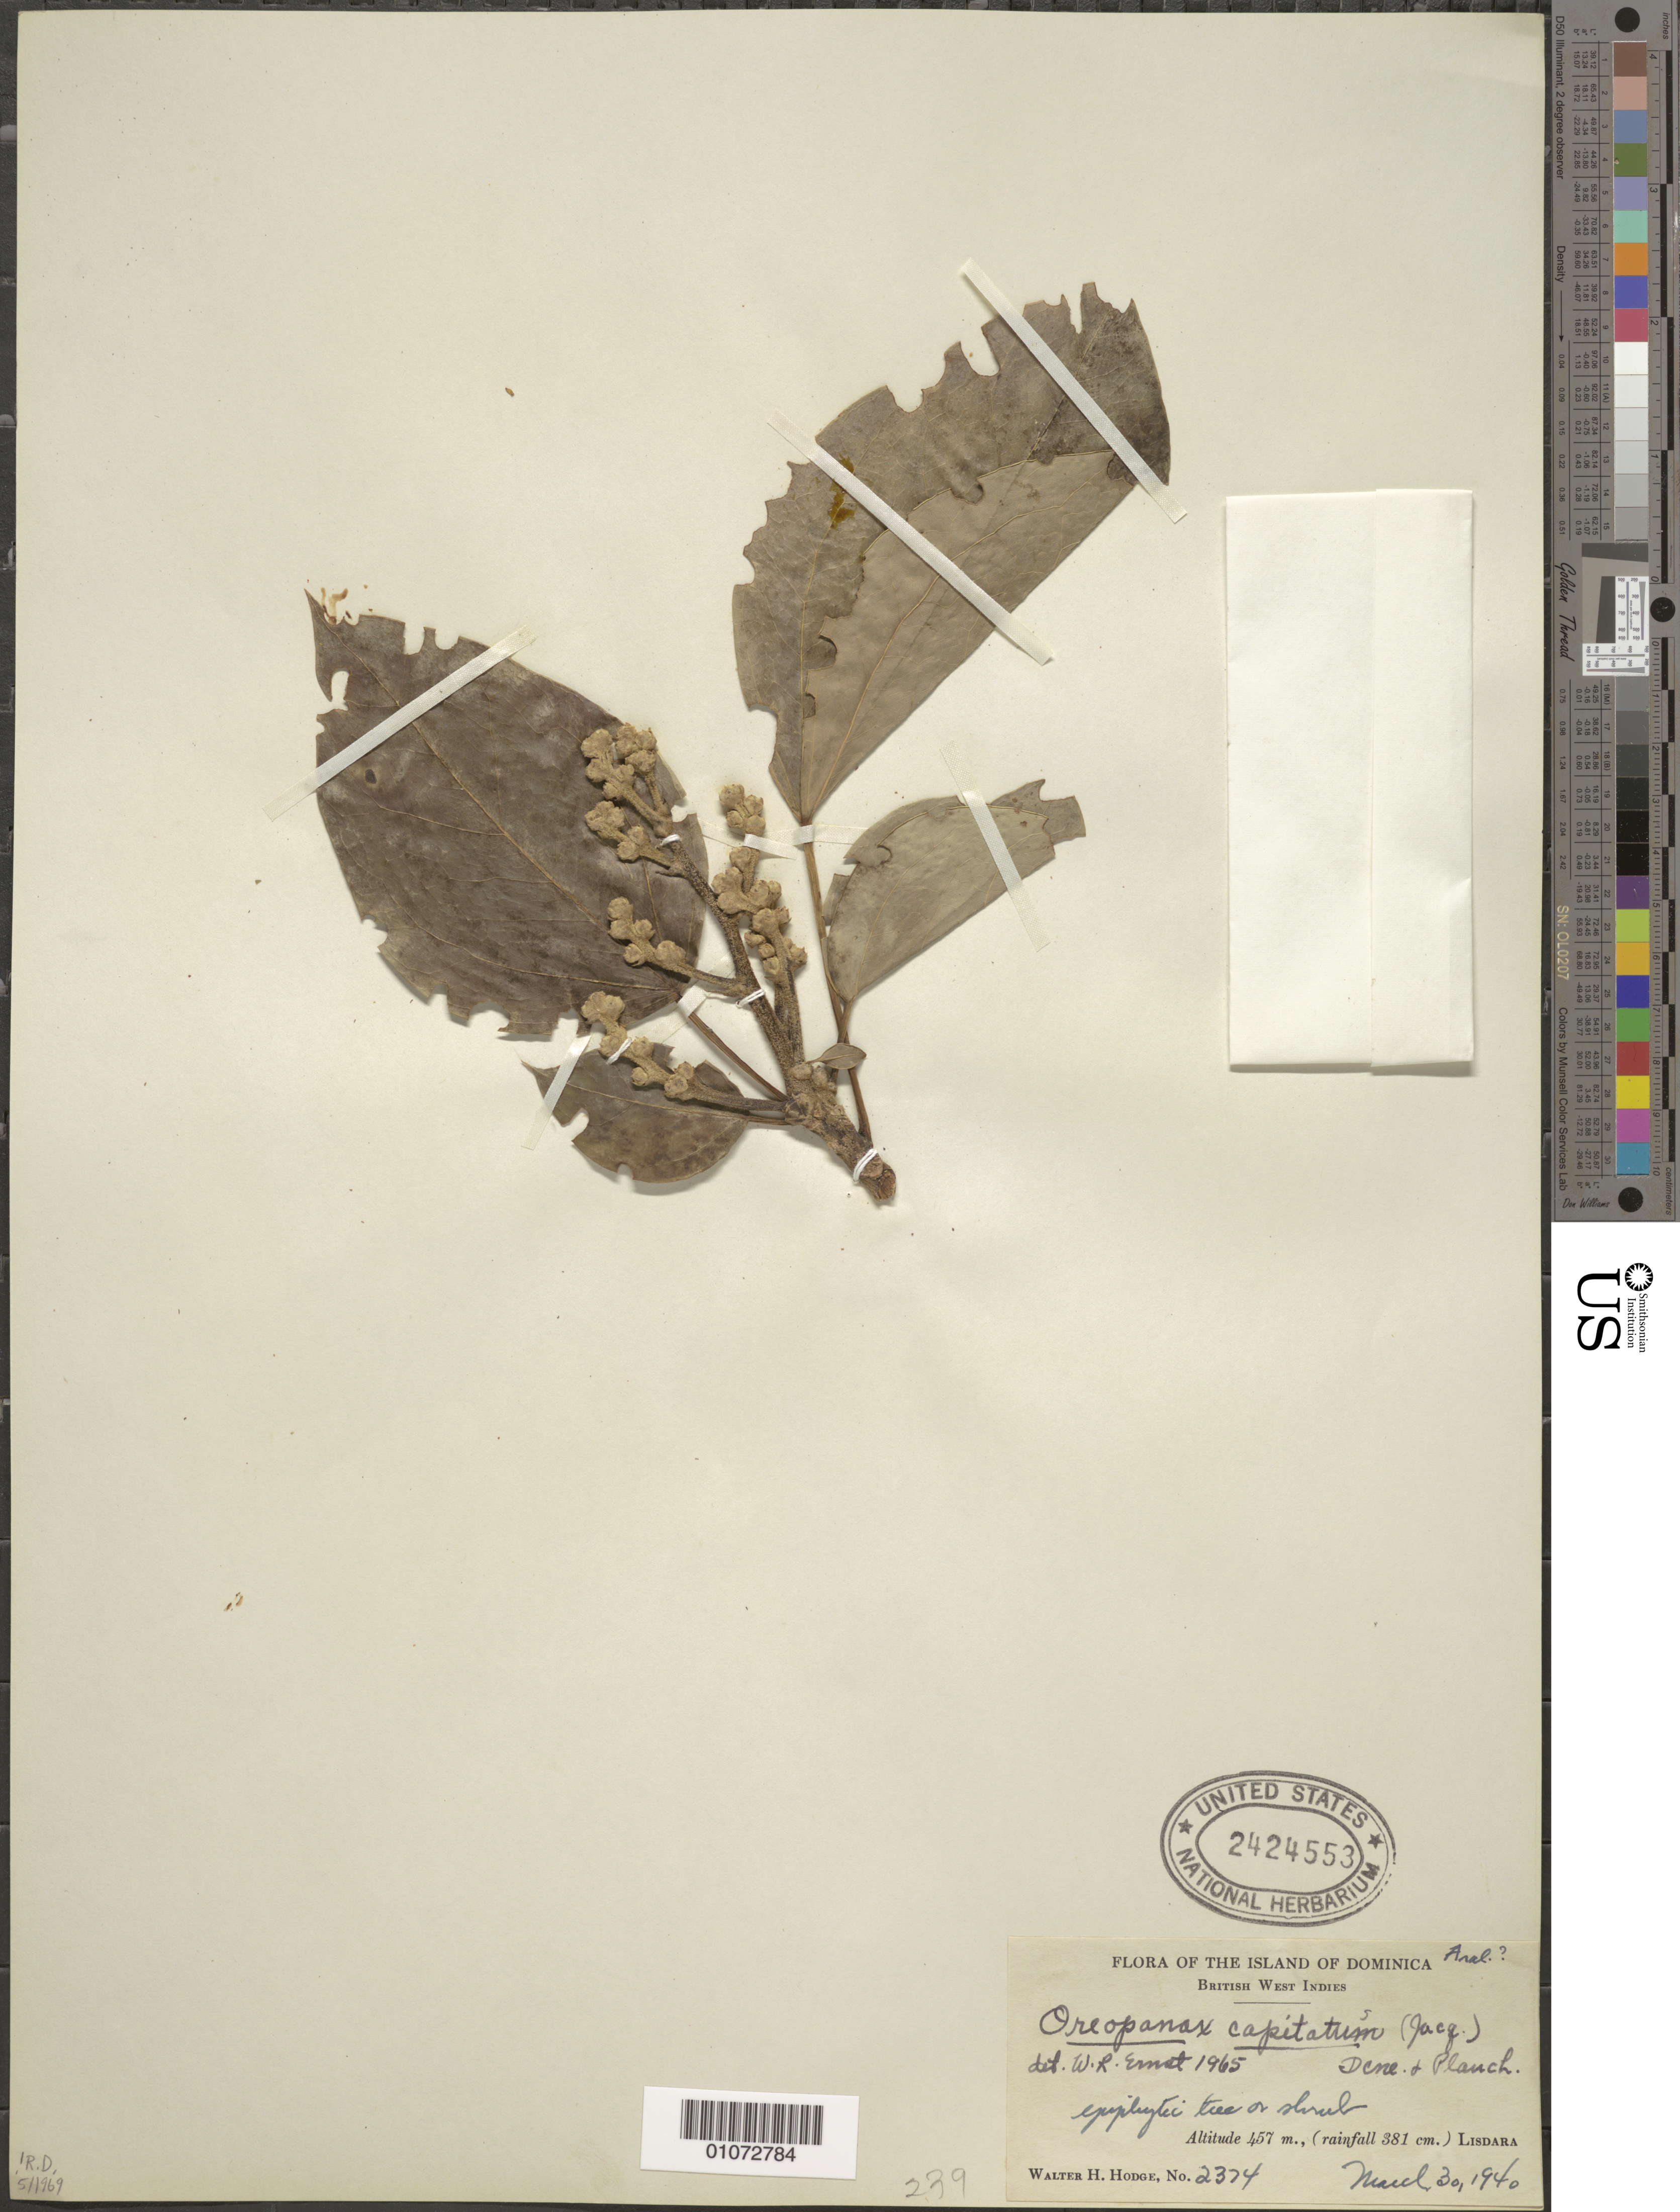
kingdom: Plantae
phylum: Tracheophyta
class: Magnoliopsida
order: Apiales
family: Araliaceae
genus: Oreopanax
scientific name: Oreopanax capitatus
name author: (Jacq.) Decne. & Planch.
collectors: W. Hodge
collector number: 2374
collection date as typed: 30 Mar 1940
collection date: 1940-03-30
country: Dominica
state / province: St. Patrick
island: Dominica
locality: Lisdara.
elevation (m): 457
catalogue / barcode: US 2424553